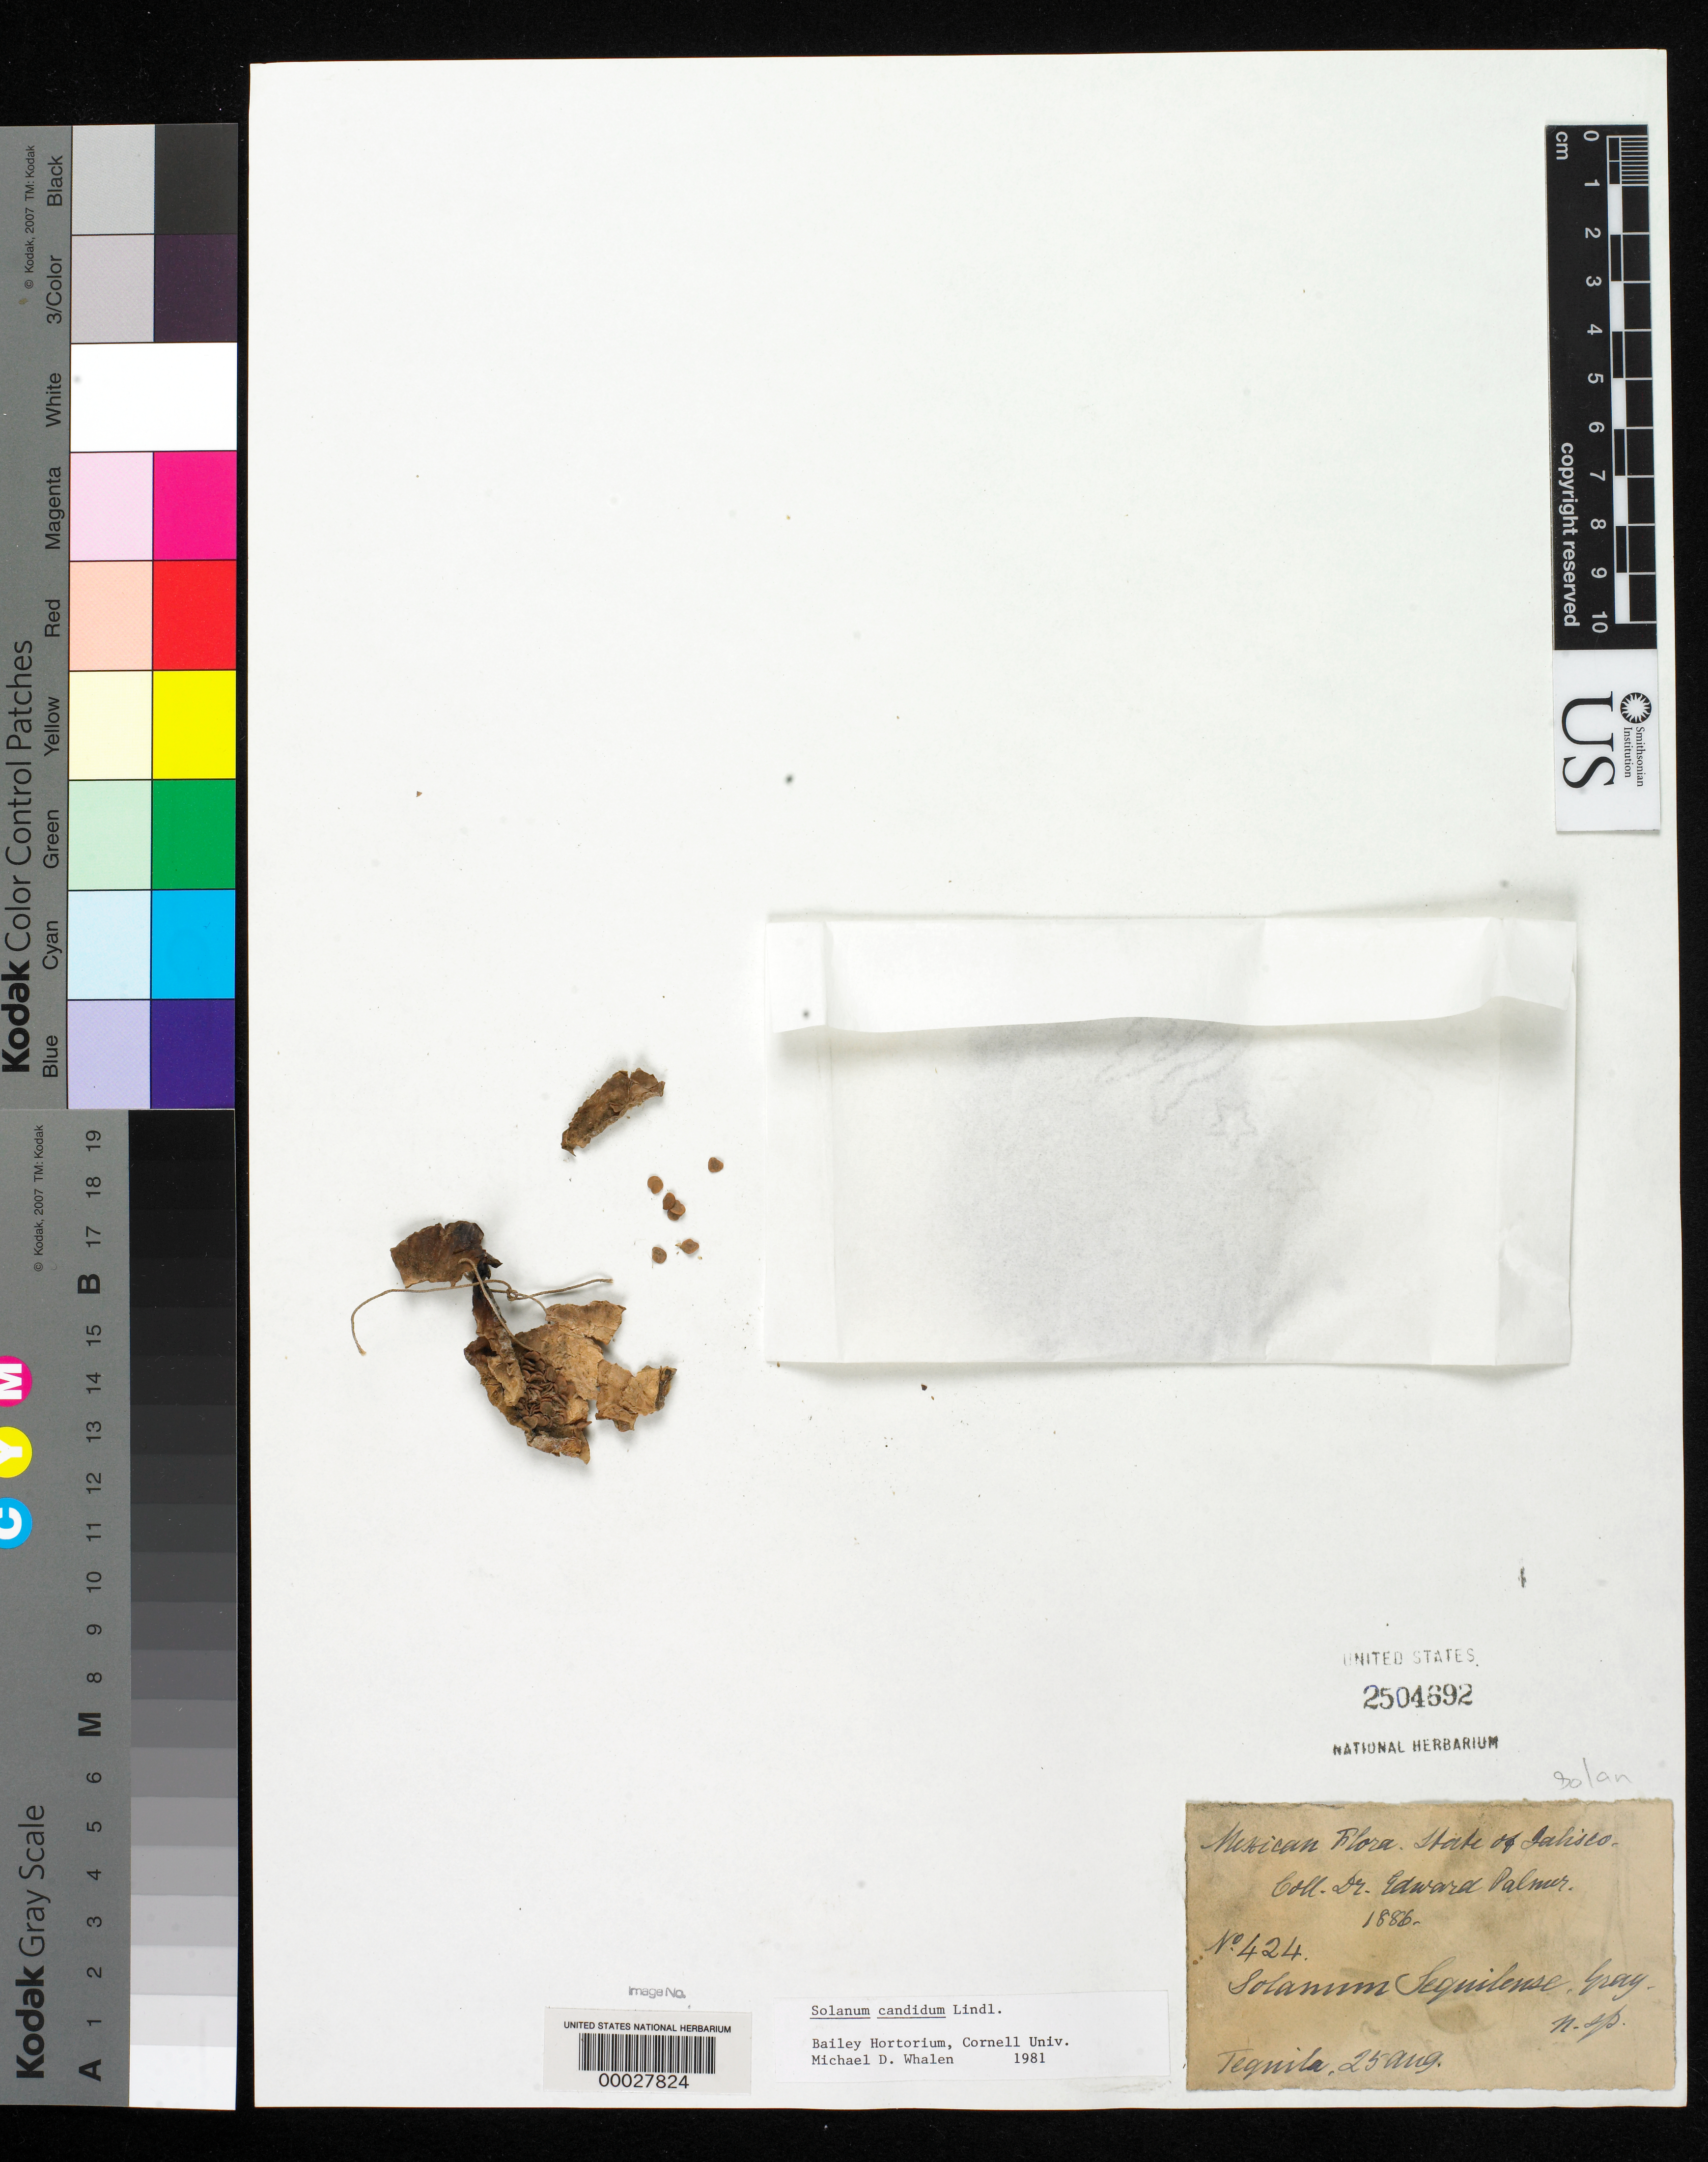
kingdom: Plantae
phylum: Tracheophyta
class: Magnoliopsida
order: Solanales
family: Solanaceae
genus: Solanum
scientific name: Solanum tequilense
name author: A. Gray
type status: Isotype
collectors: E. Palmer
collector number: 424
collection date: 1886-08/1886-09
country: Mexico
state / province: Jalisco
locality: Tequila.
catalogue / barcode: US 2504692